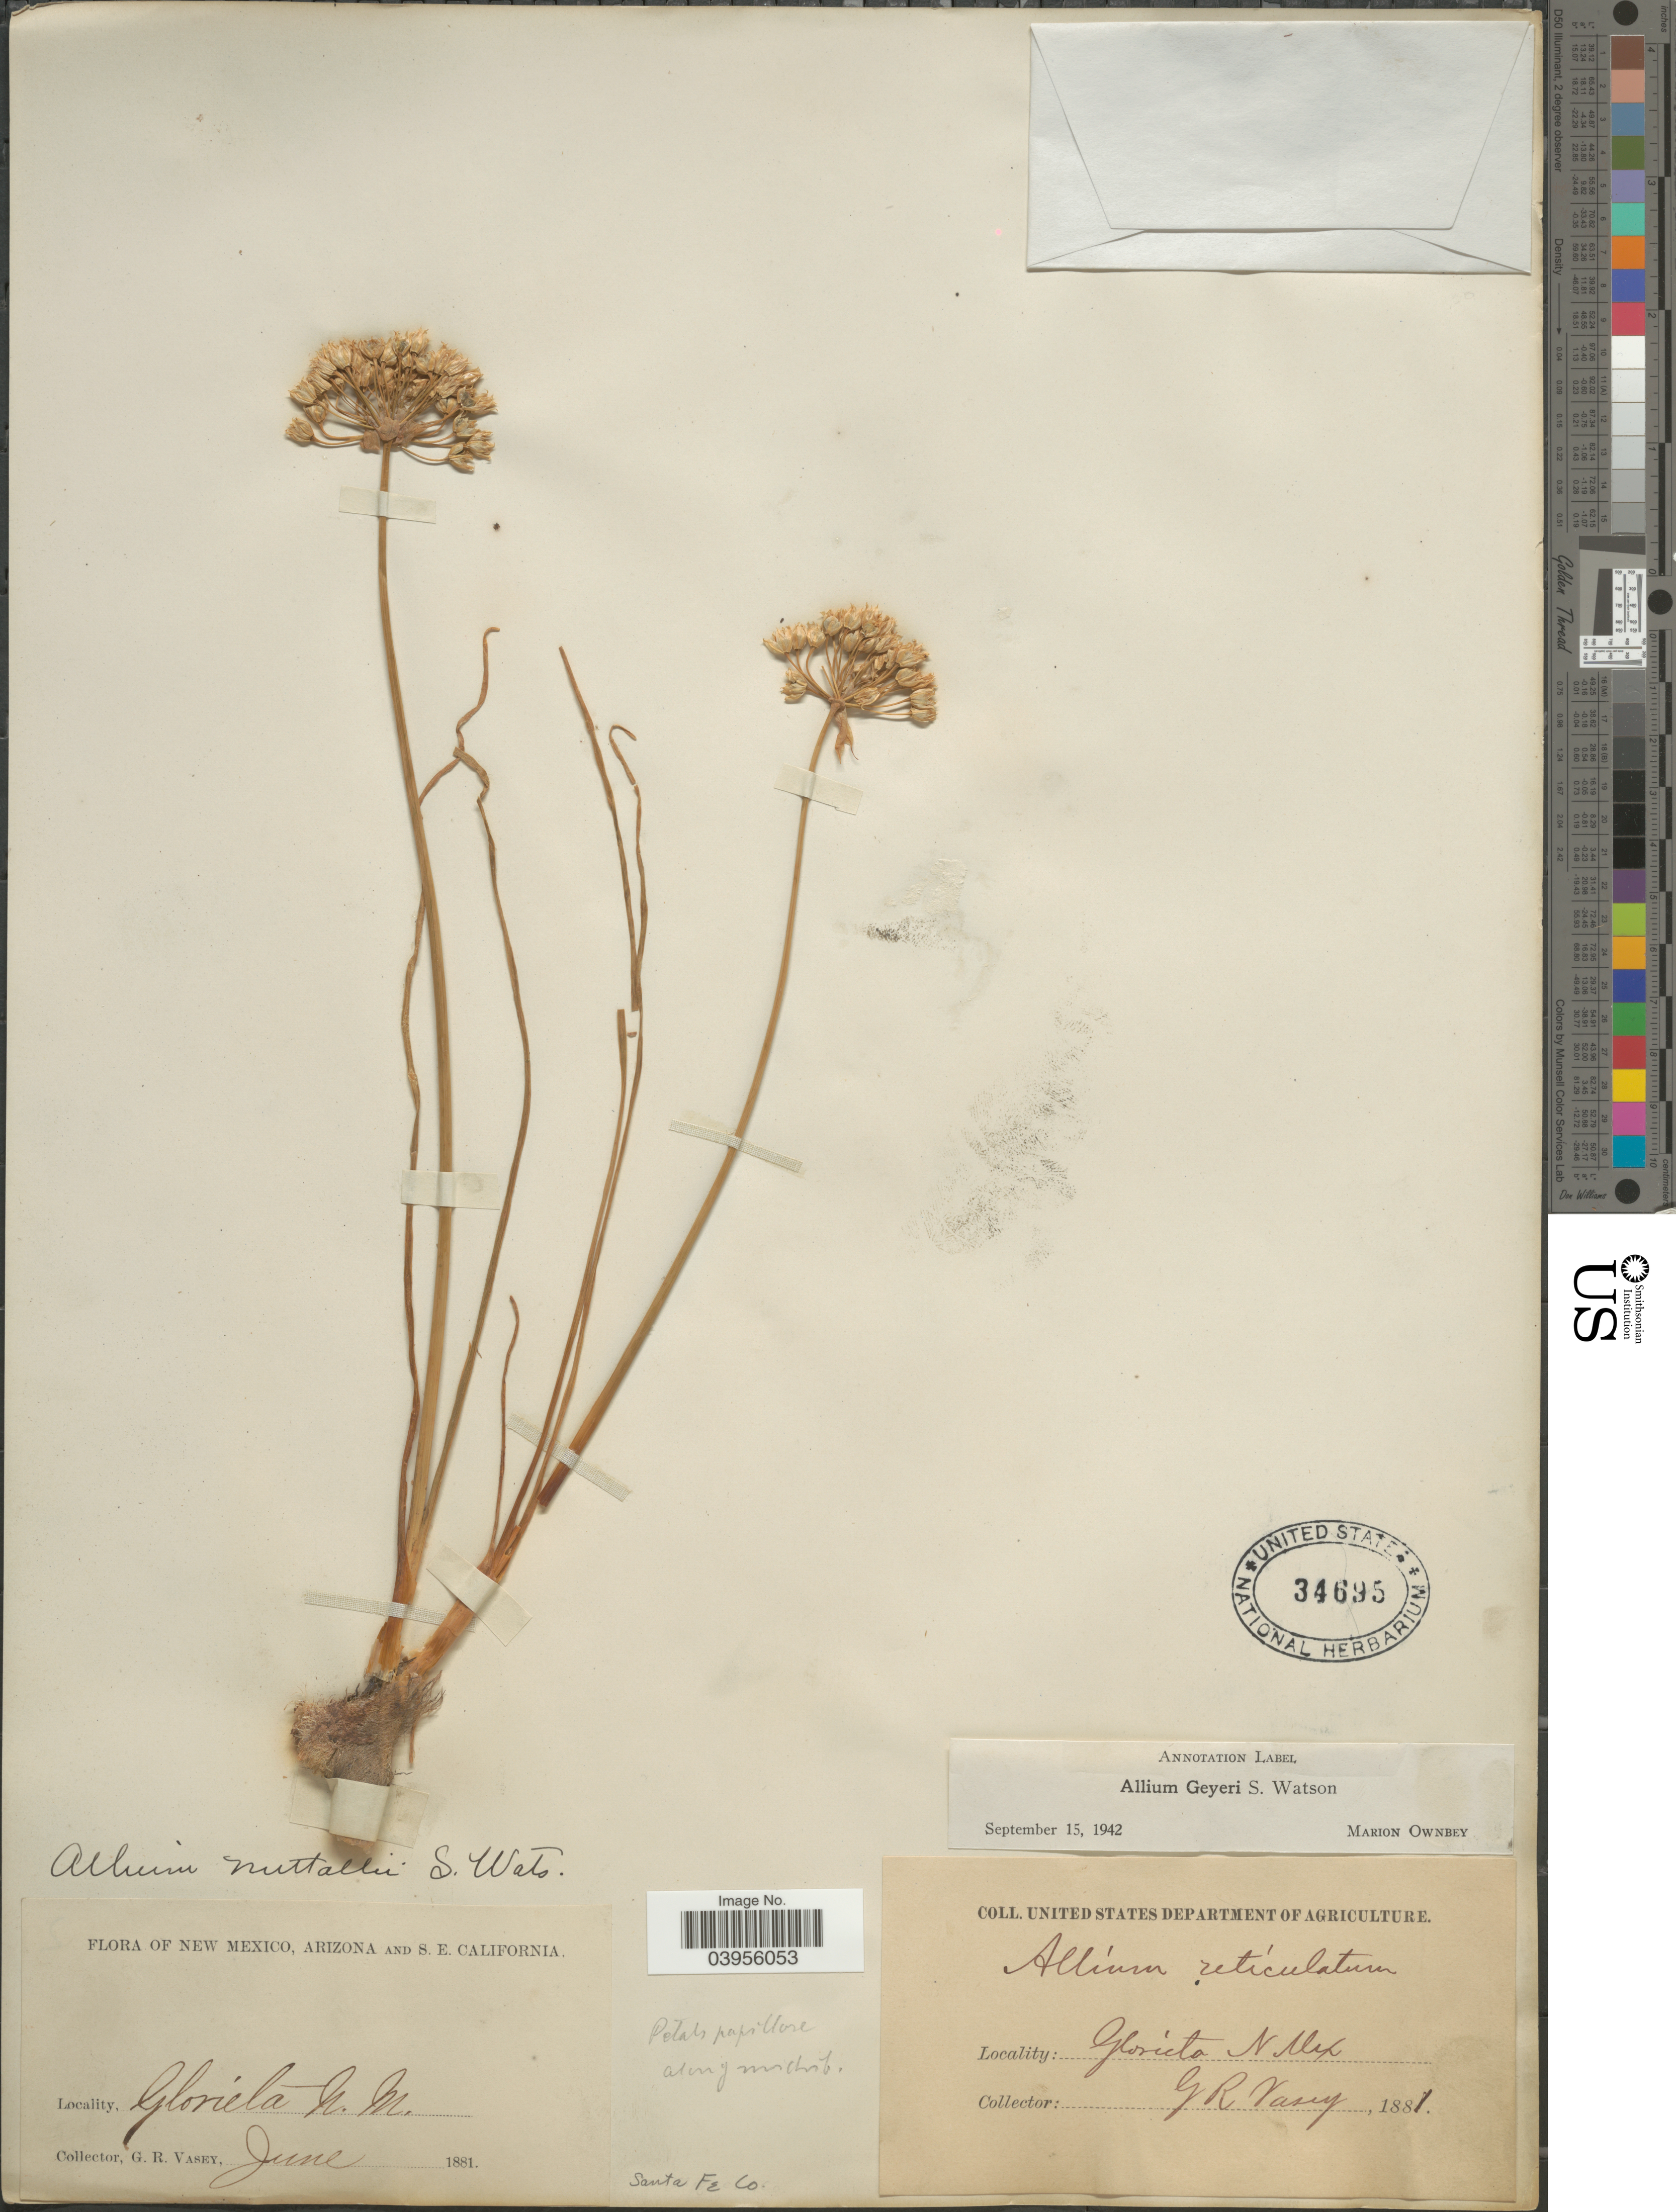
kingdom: Plantae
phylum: Tracheophyta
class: Liliopsida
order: Asparagales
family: Amaryllidaceae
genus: Allium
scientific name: Allium geyeri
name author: S. Watson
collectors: G. R. Vasey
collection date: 1881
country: United States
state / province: New Mexico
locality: Glorieta N.M. Santa Fe Co.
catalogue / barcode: US 34695